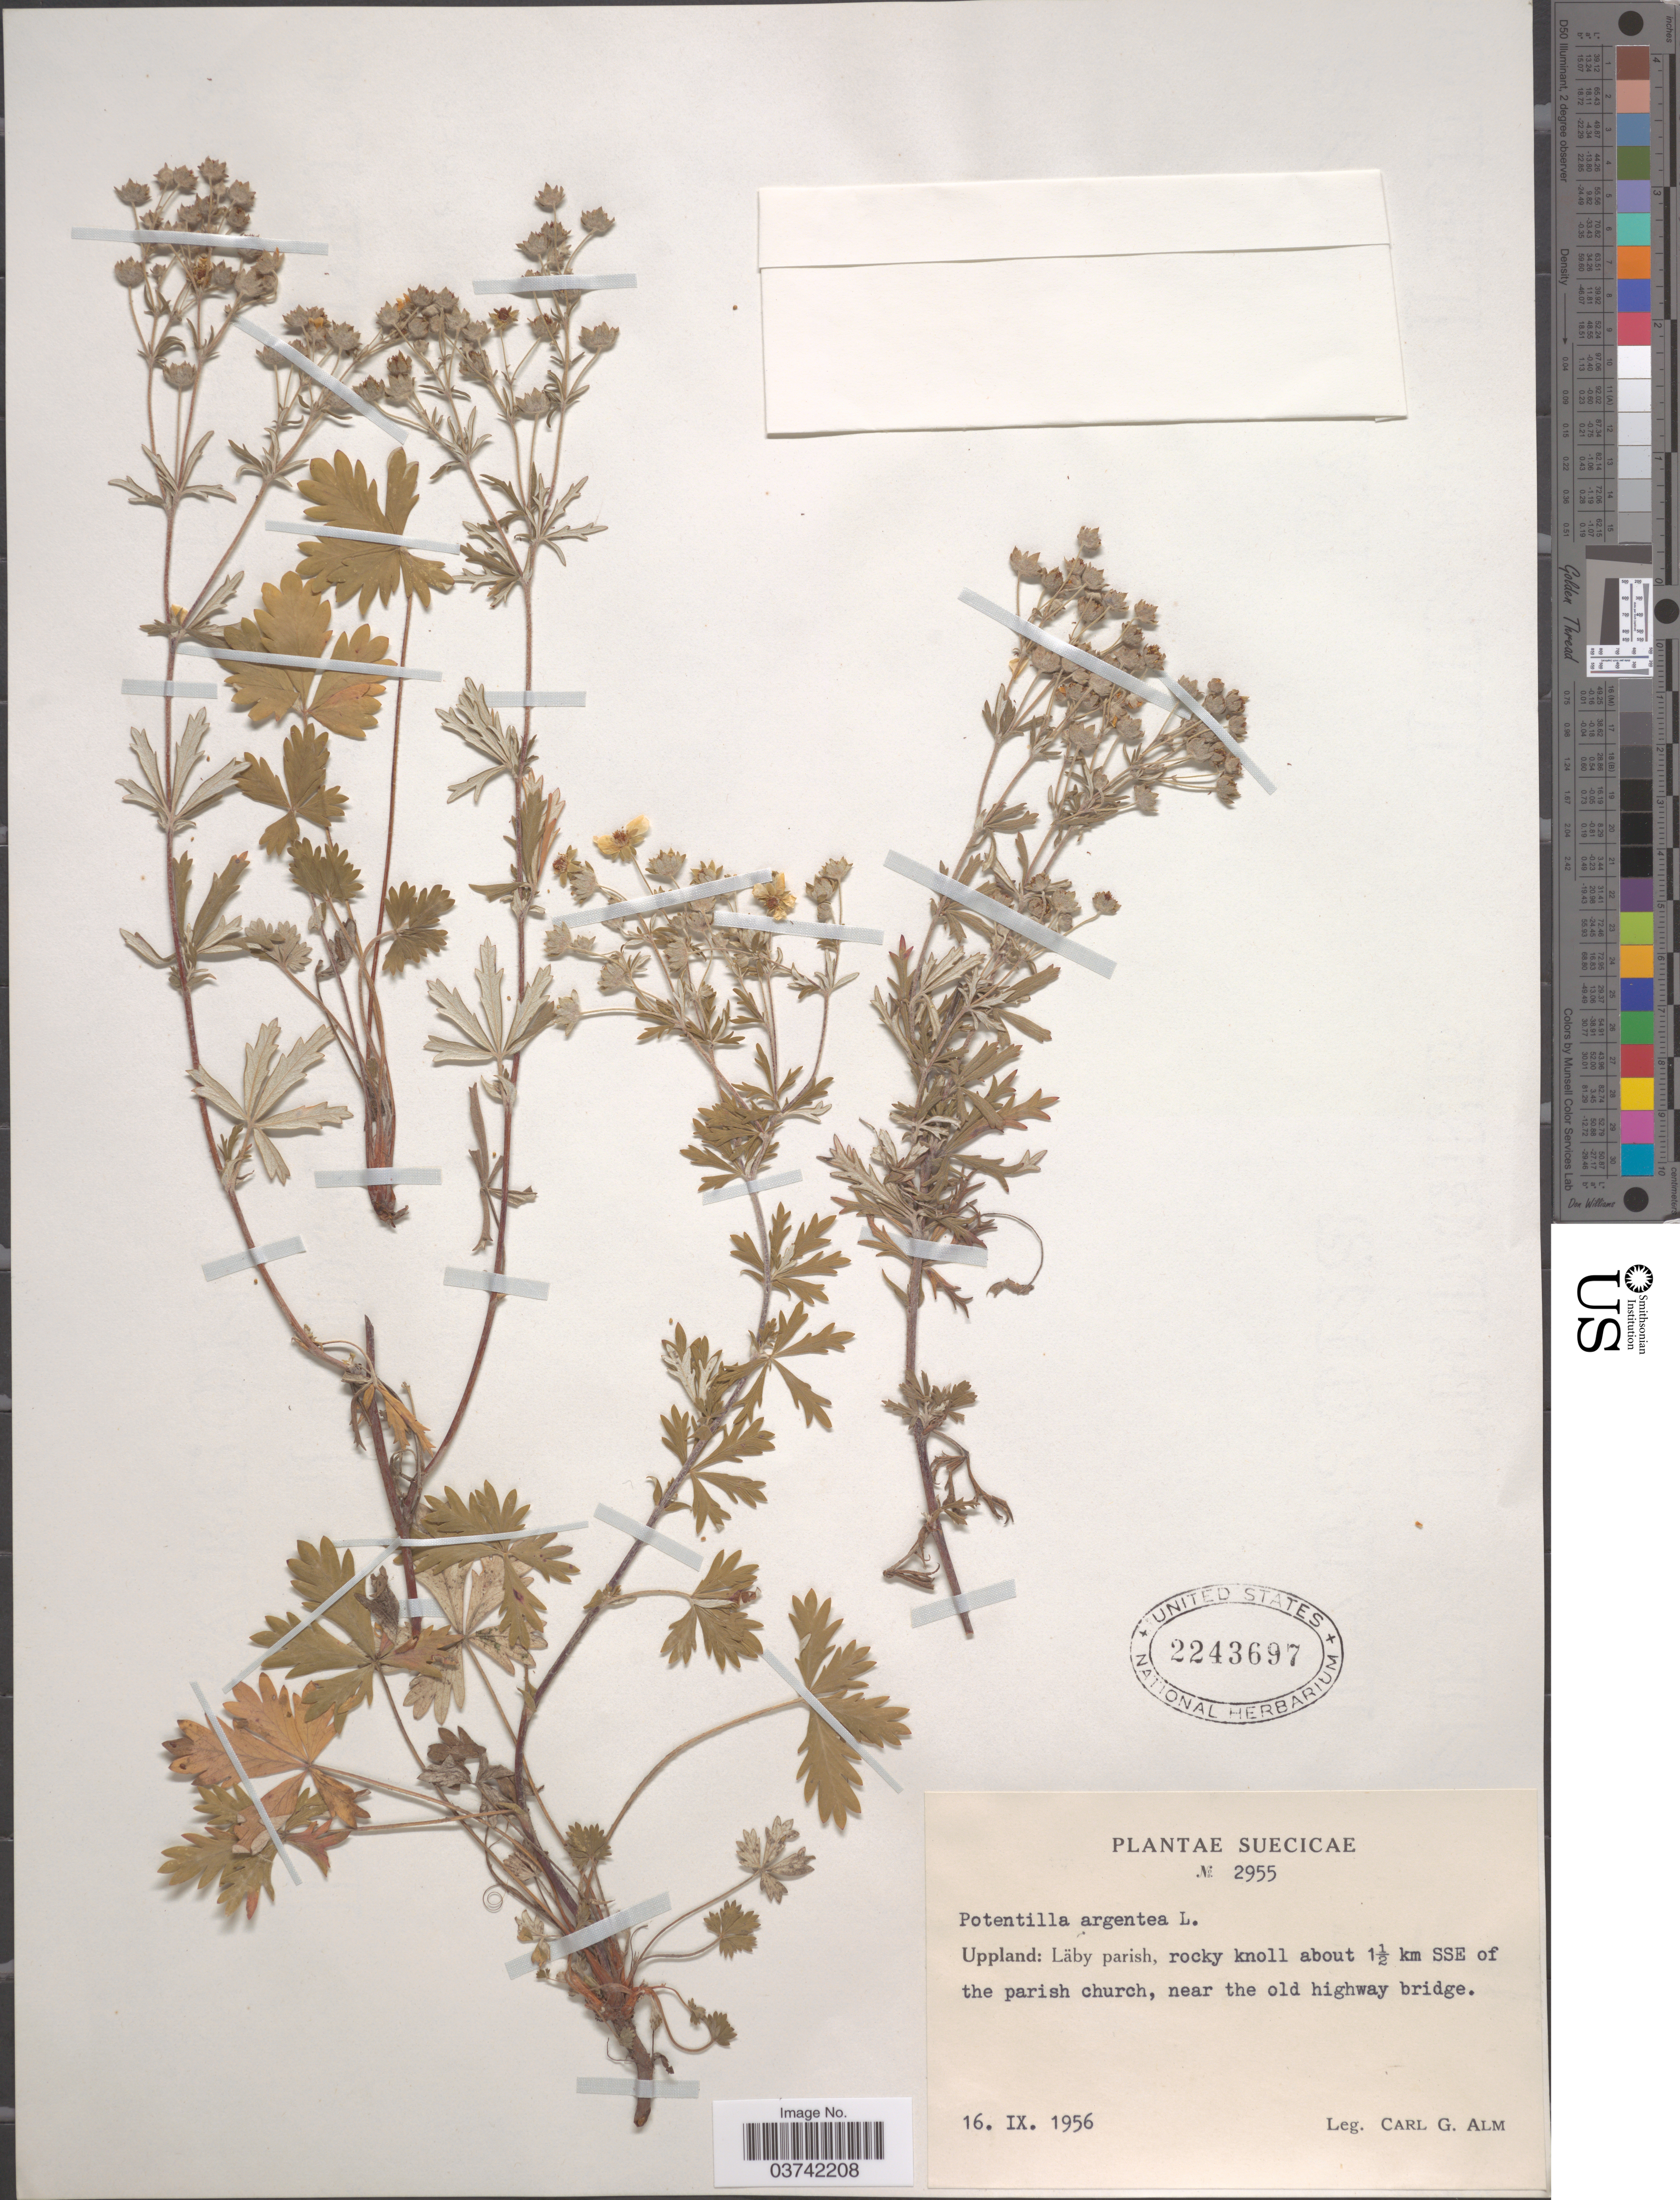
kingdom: Plantae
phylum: Tracheophyta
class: Magnoliopsida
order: Rosales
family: Rosaceae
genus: Potentilla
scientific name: Potentilla argentea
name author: L.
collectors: C. G. Alm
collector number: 2955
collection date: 1956-09-16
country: Sweden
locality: Suecicae. Uppland: Läby parish, rocky knoll about 1½ km SSE of the parish church, near the old highway bridge.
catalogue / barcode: US 2243697